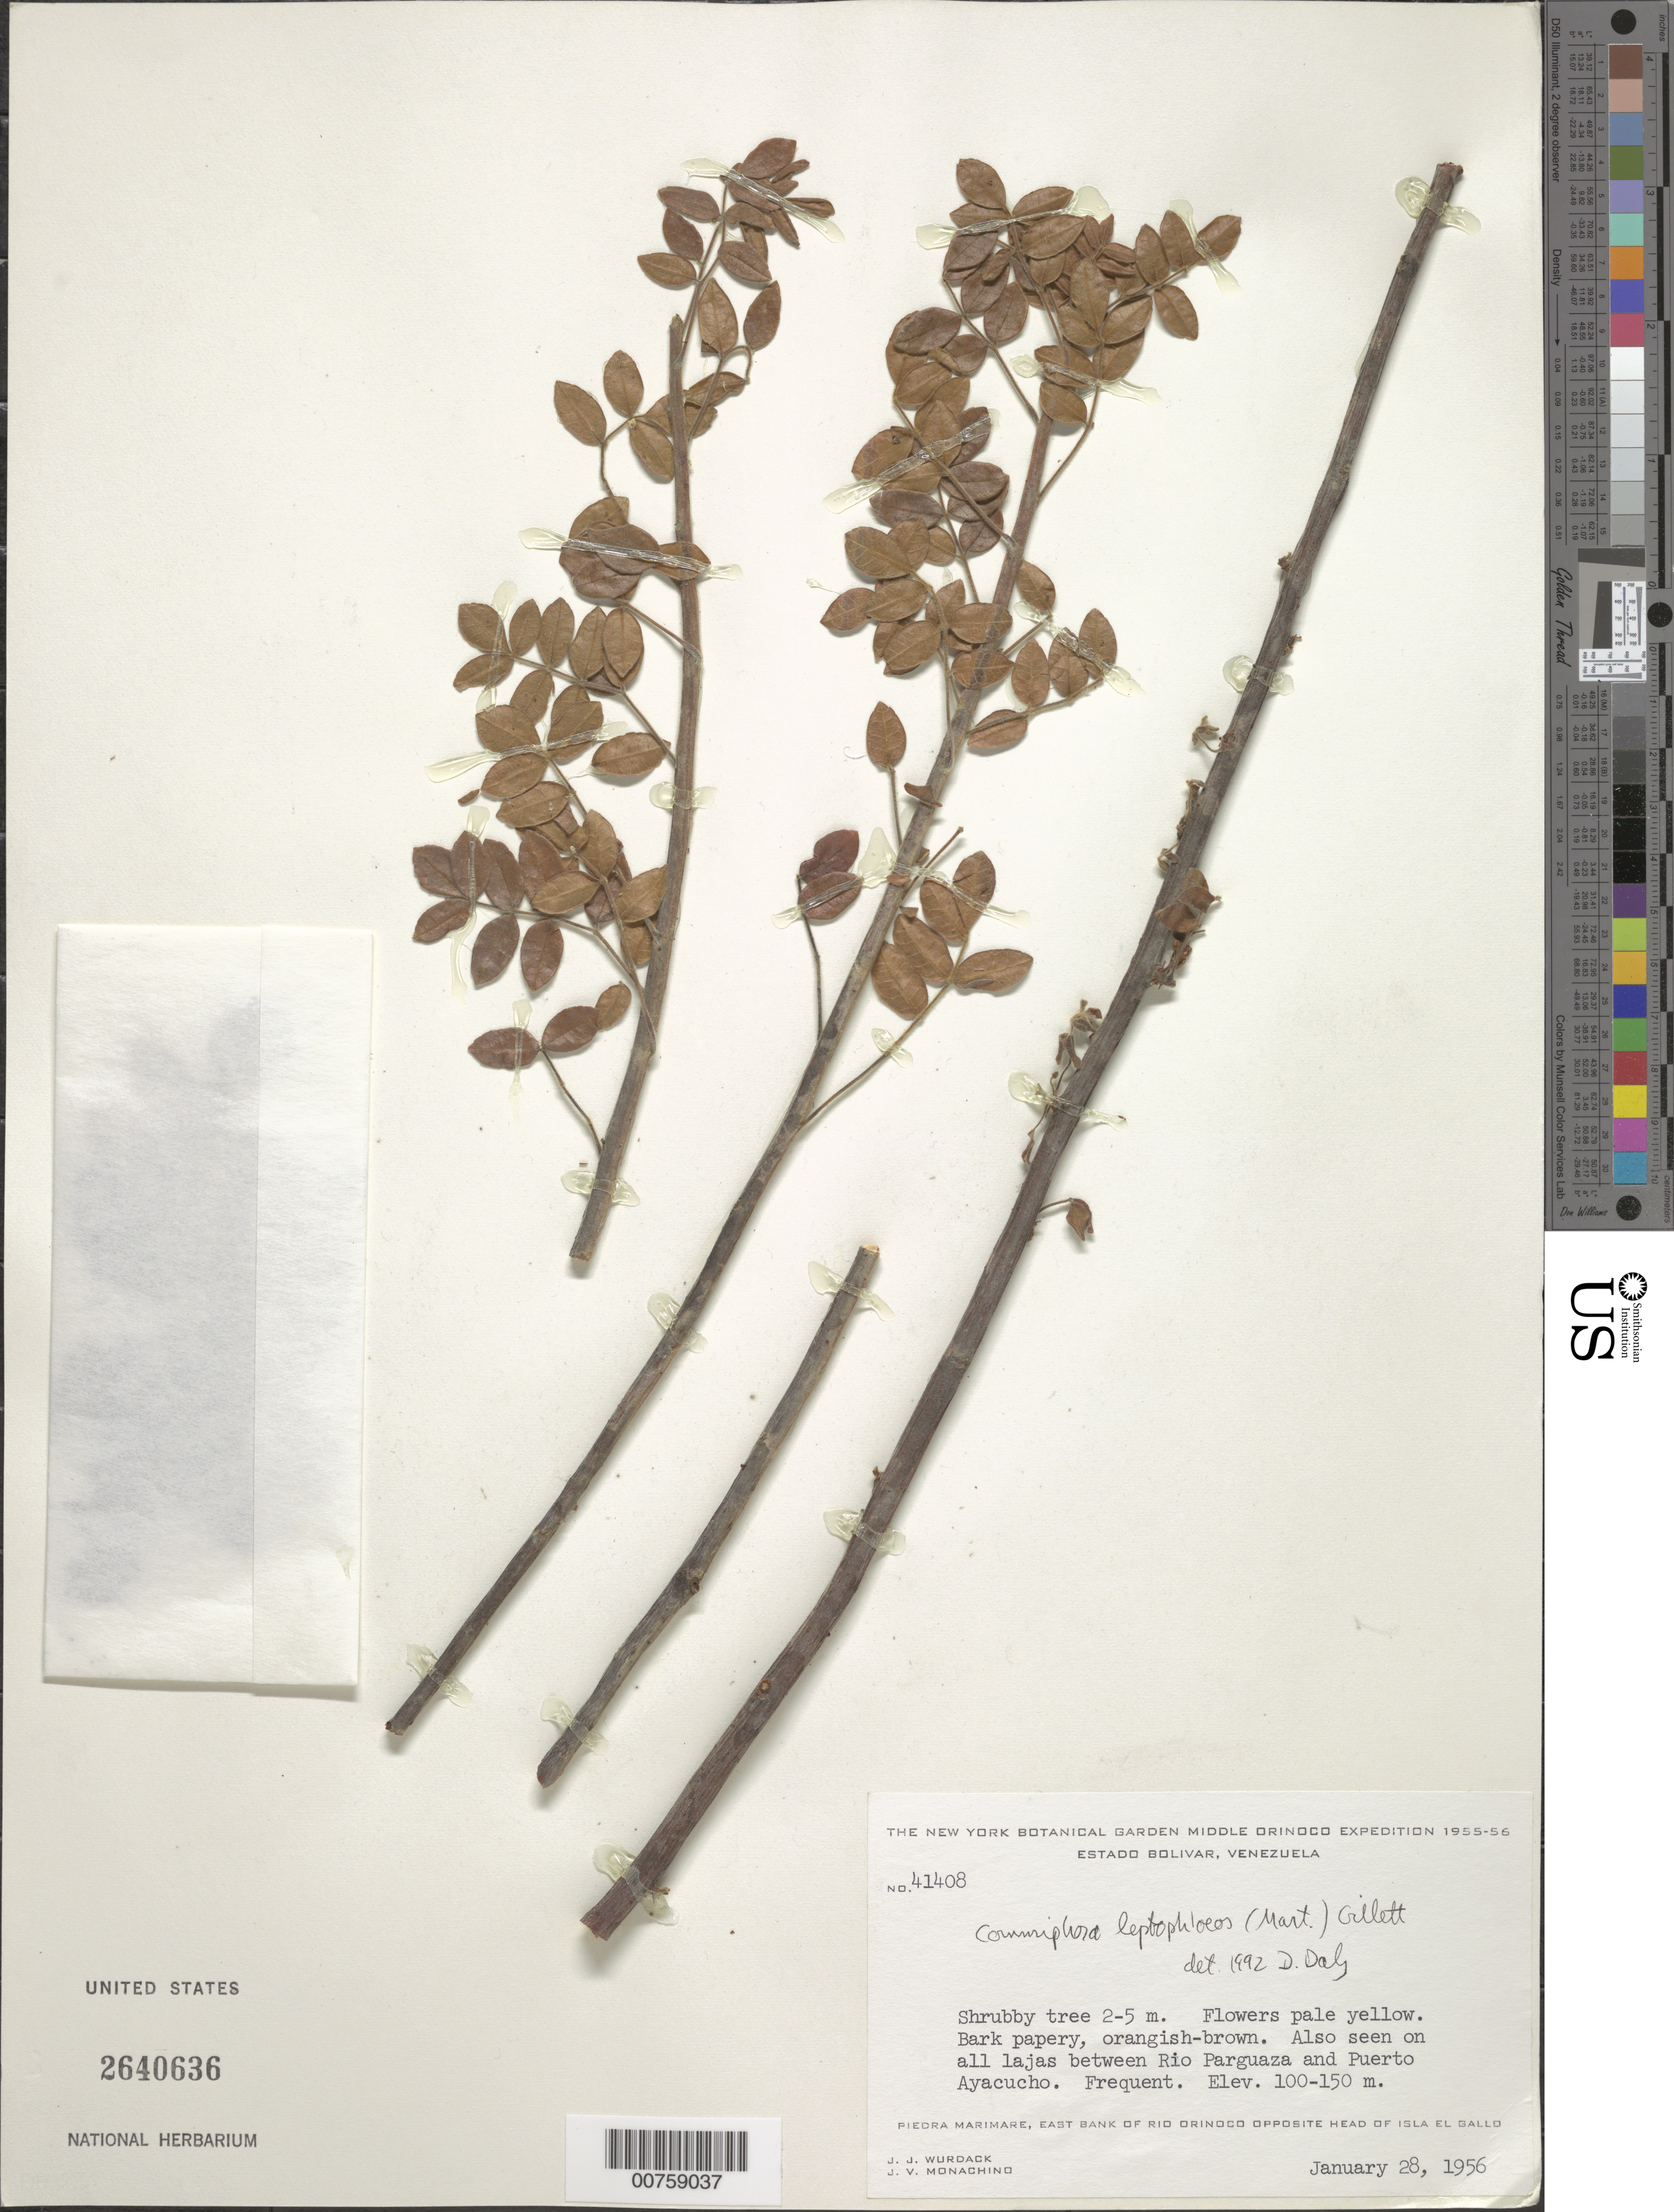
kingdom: Plantae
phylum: Tracheophyta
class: Magnoliopsida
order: Sapindales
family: Burseraceae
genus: Commiphora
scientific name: Commiphora leptophloeos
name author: (Mart.) J.B. Gillett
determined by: Daly, D. C.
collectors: J. J. Wurdack & J. V. Monachino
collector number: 41408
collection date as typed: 28-Jan-56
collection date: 1956-01-28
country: Venezuela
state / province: Bolívar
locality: Piedra Marimare, E bank of Río Orinoco, opposite head of Isla El Gallo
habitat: Lajas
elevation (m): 100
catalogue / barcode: US 2640636